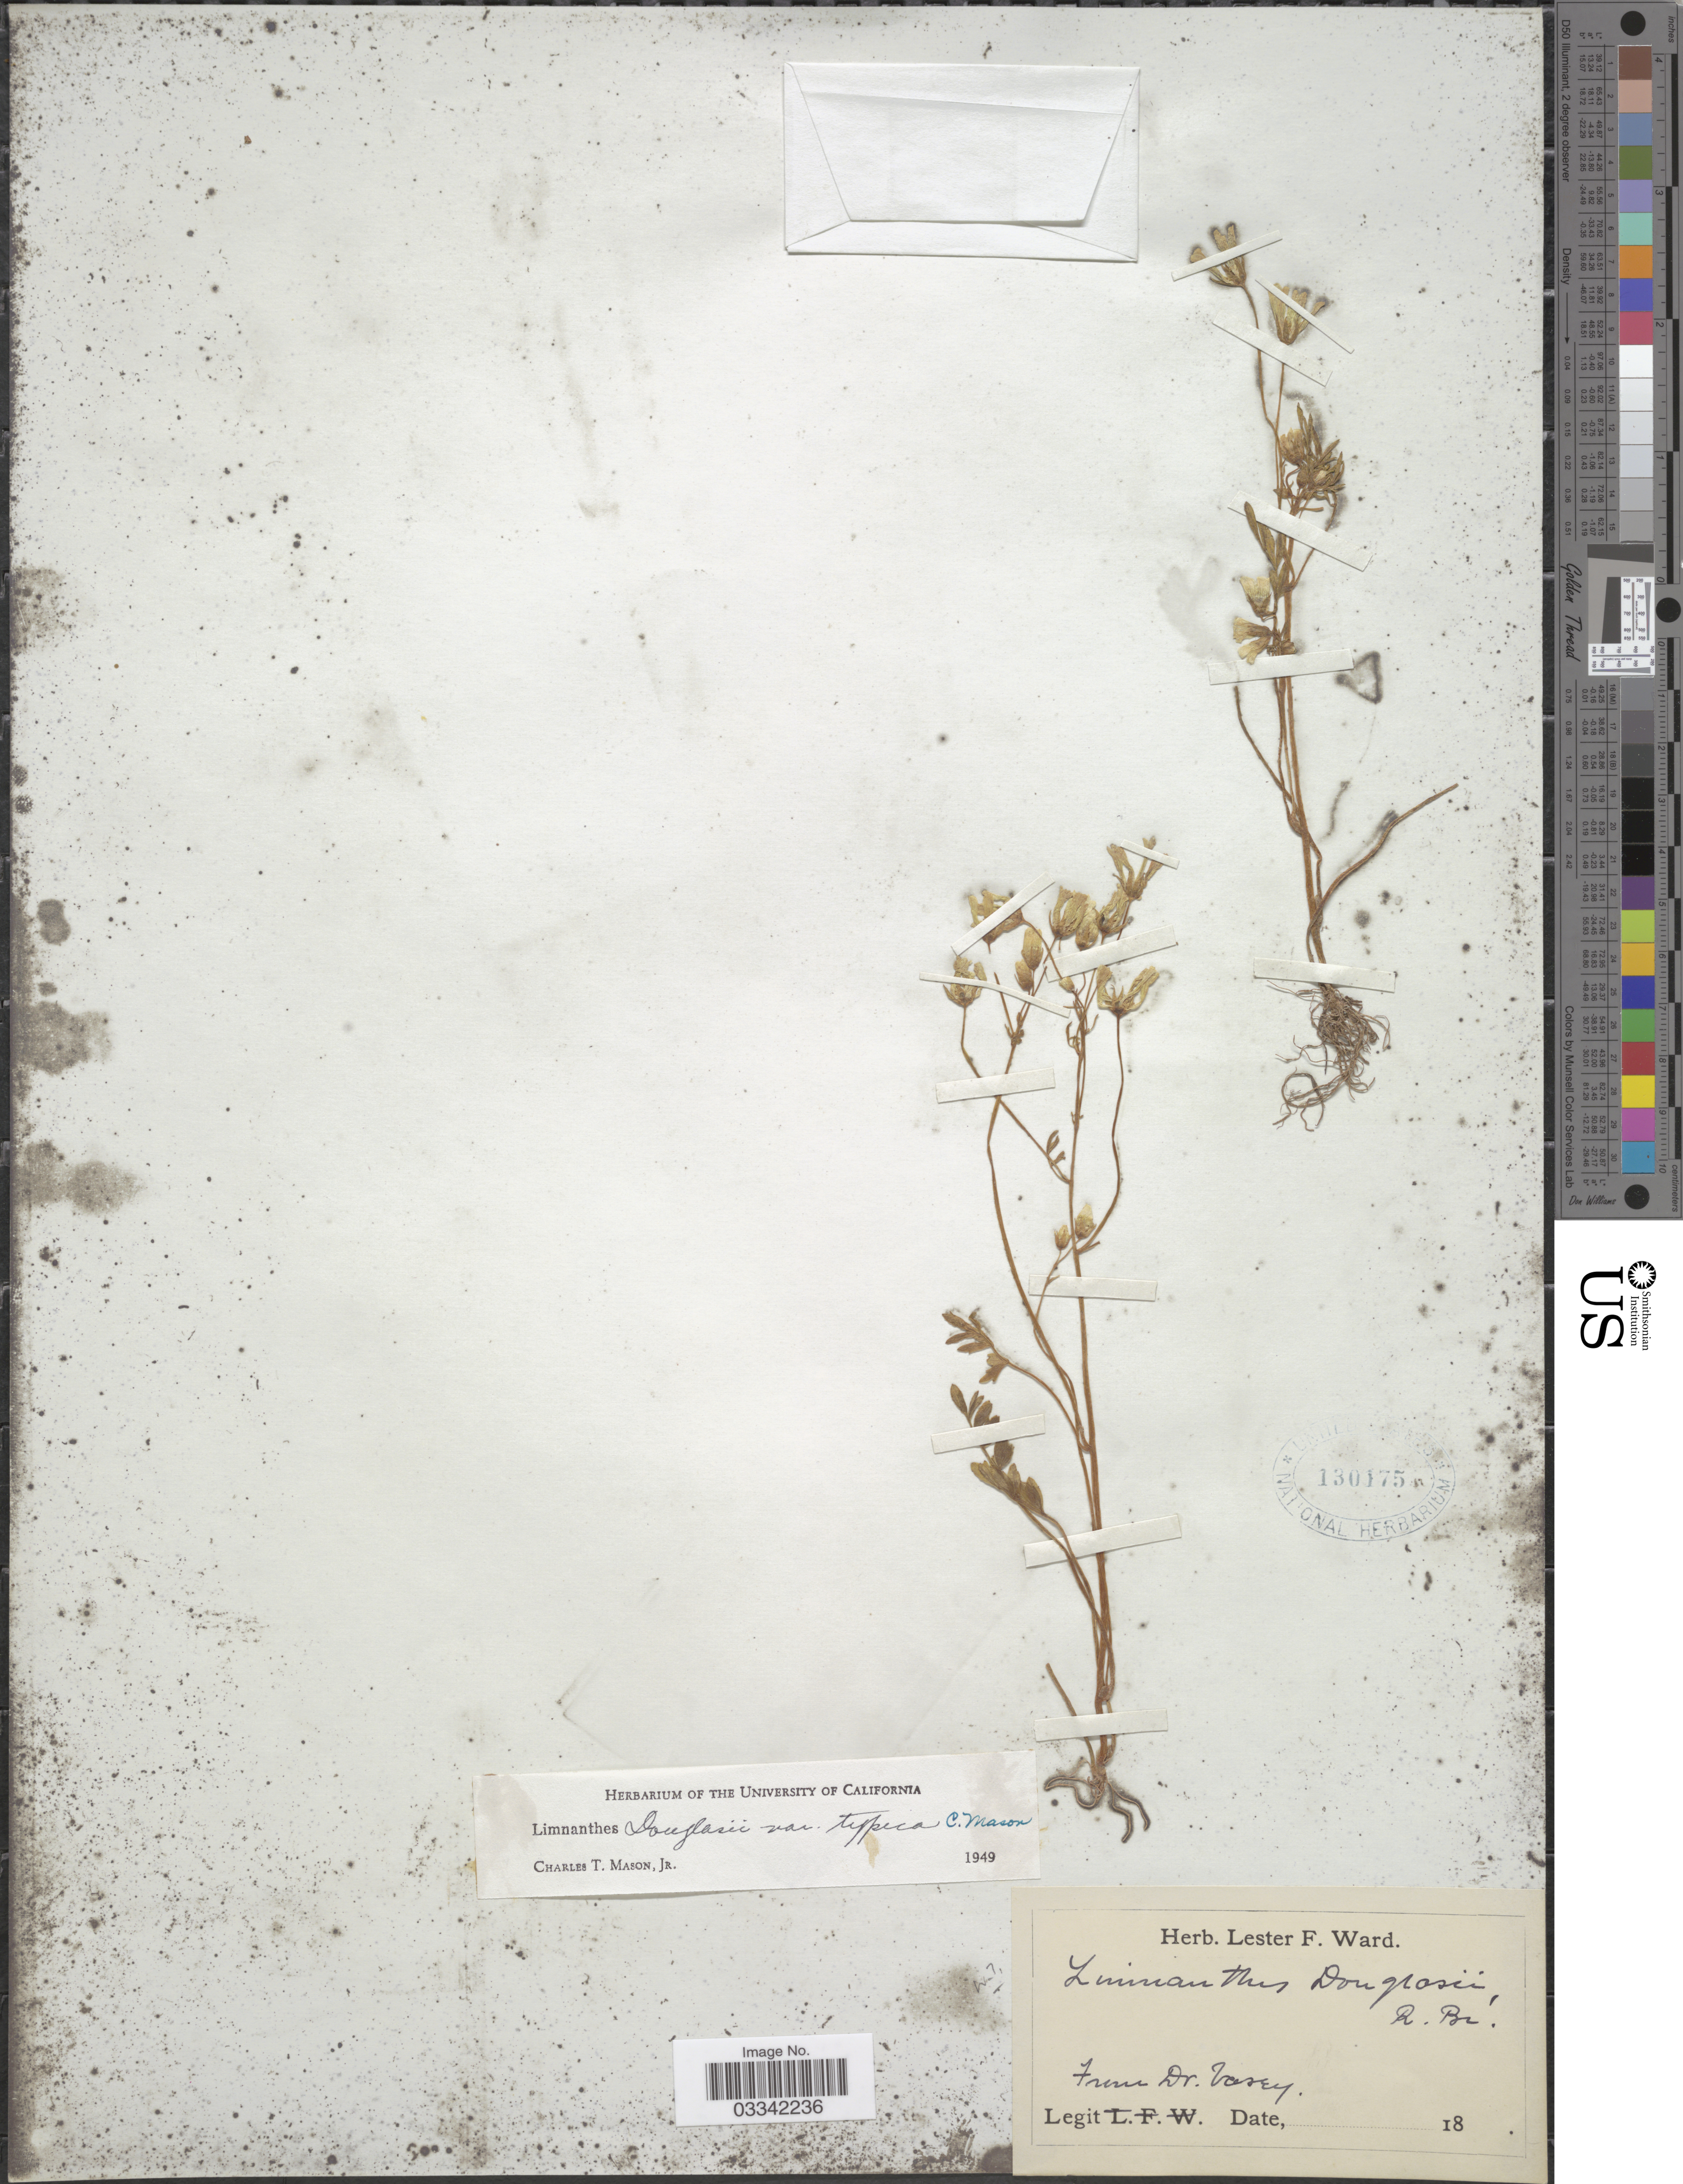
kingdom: Plantae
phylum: Tracheophyta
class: Magnoliopsida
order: Brassicales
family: Limnanthaceae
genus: Limnanthes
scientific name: Limnanthes douglasii var. douglasii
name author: R. Br.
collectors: Vasey, --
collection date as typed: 18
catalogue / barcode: US 130175